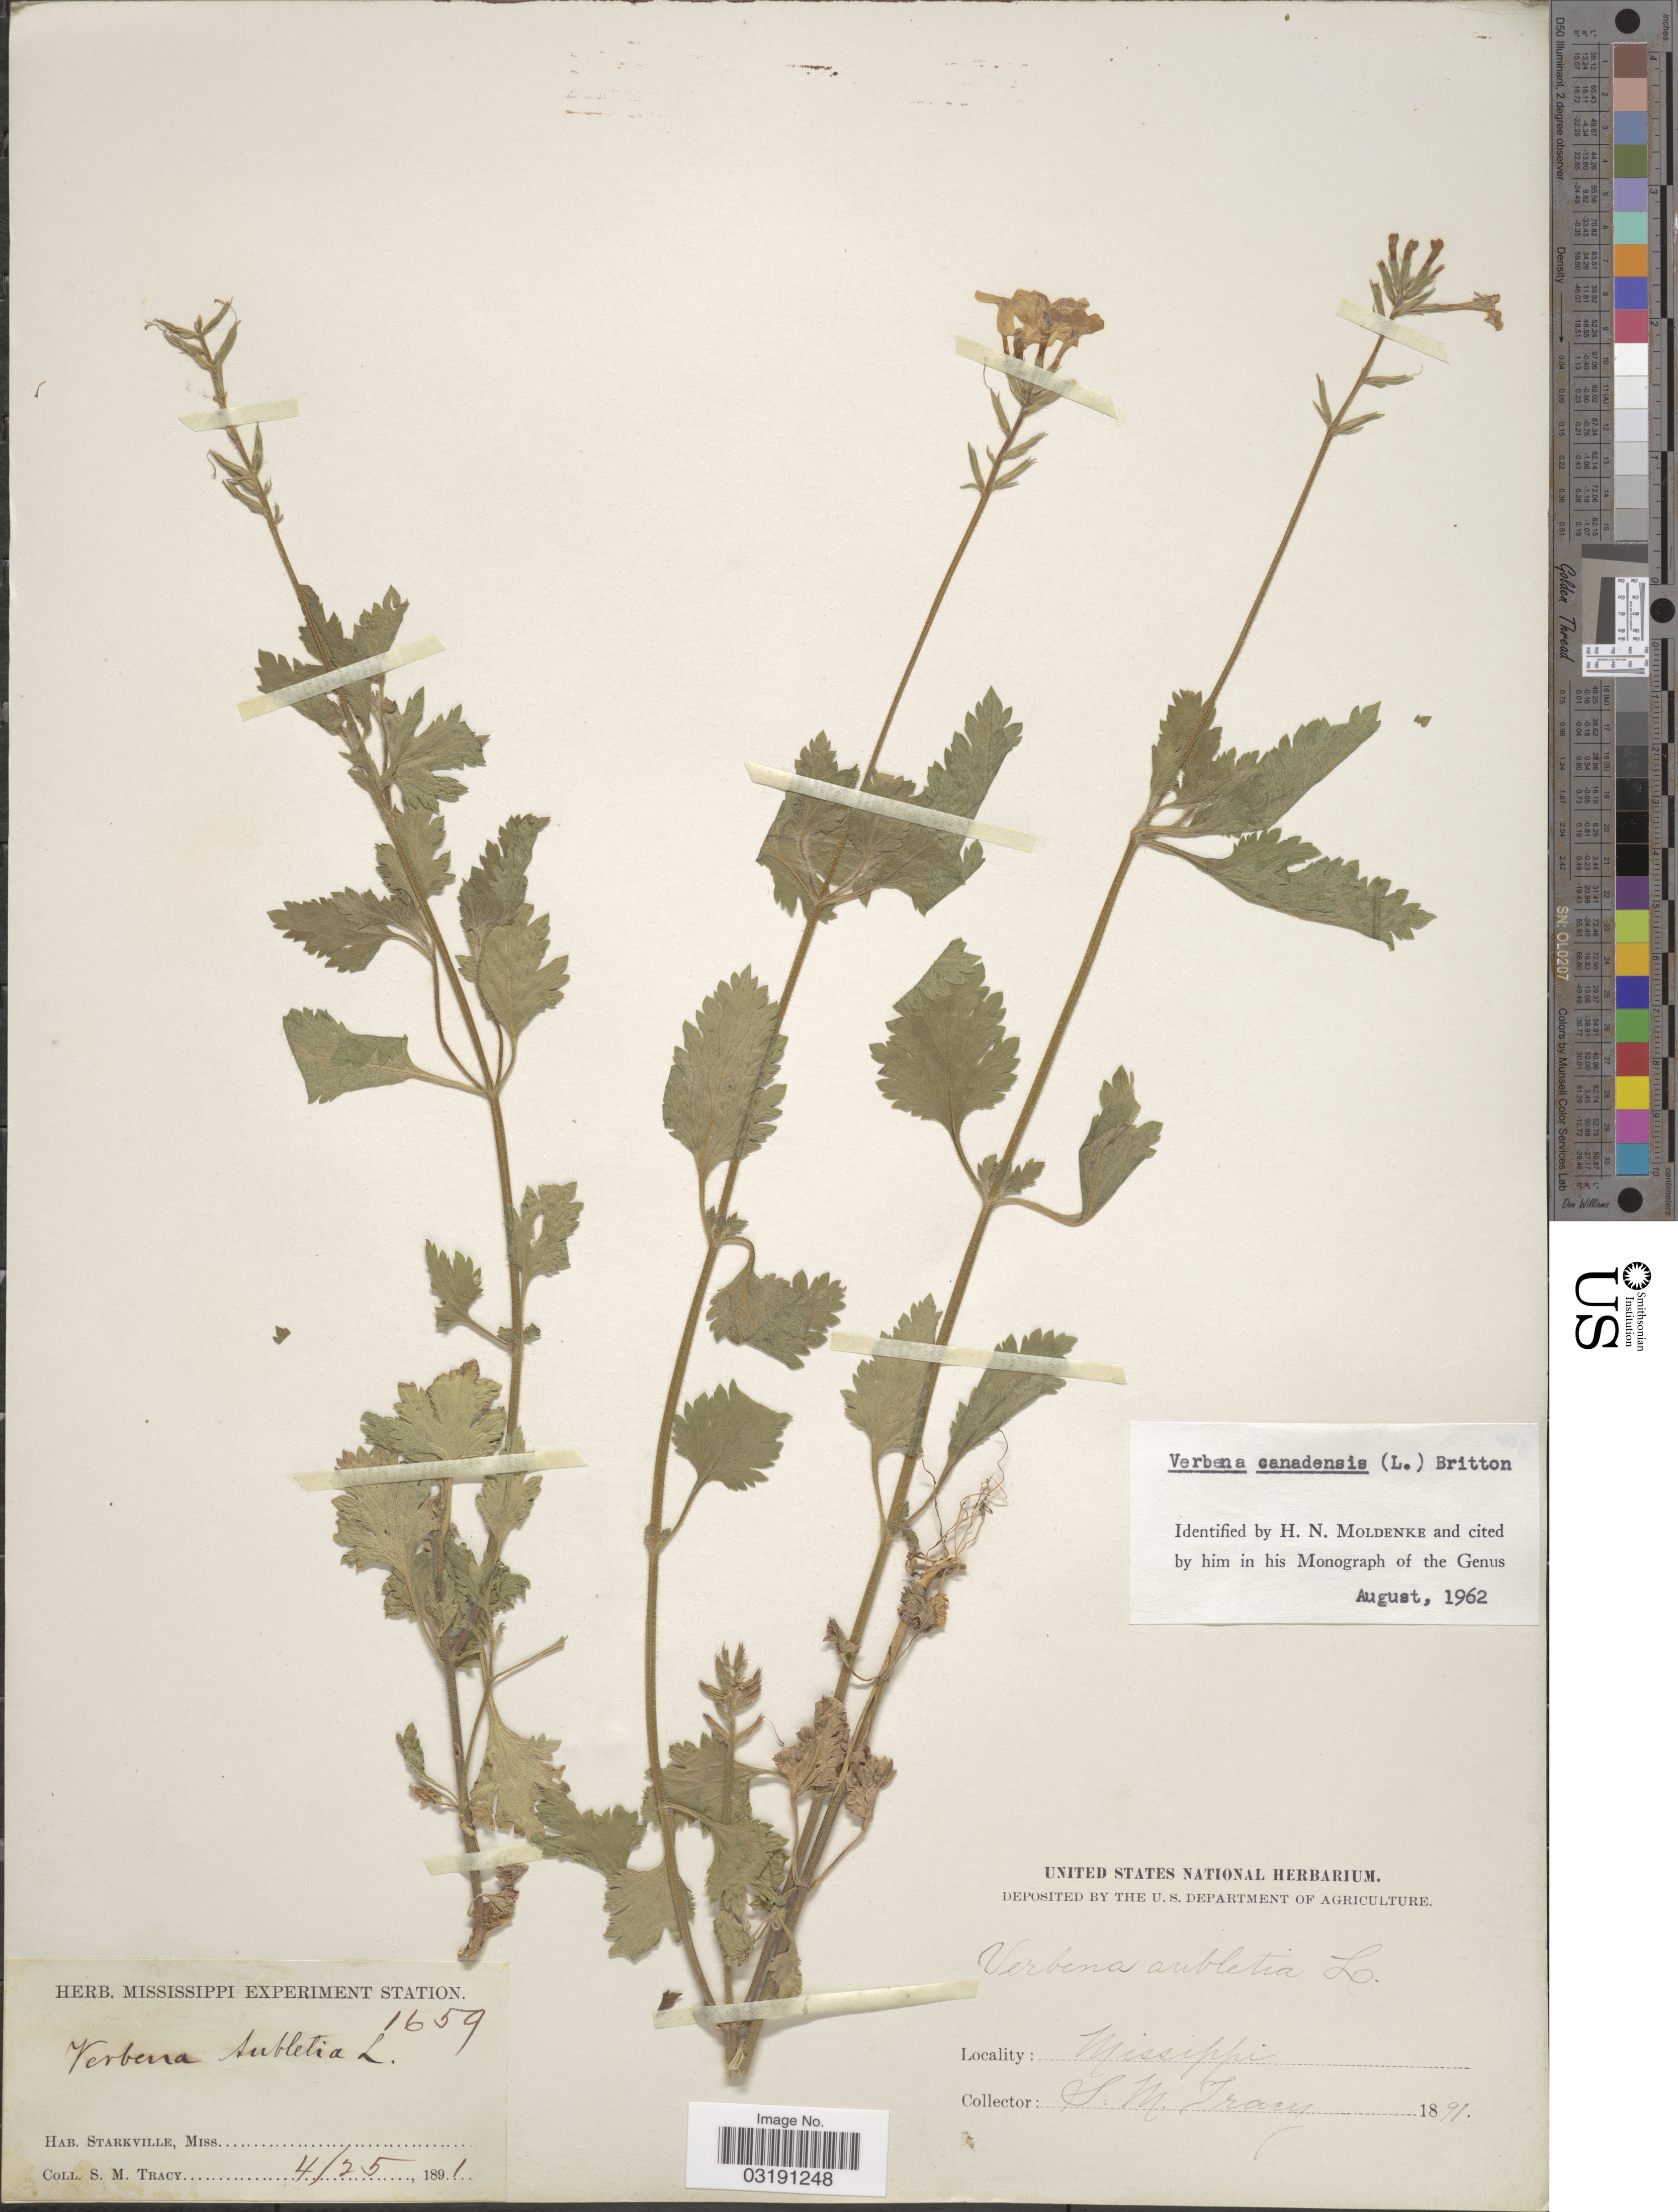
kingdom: Plantae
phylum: Tracheophyta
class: Magnoliopsida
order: Lamiales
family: Verbenaceae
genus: Verbena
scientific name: Verbena canadensis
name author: (L.) Britton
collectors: S. M. Tracy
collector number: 1659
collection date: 1891-04-25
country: United States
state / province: Mississippi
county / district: Oktibbeha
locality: Starkville.